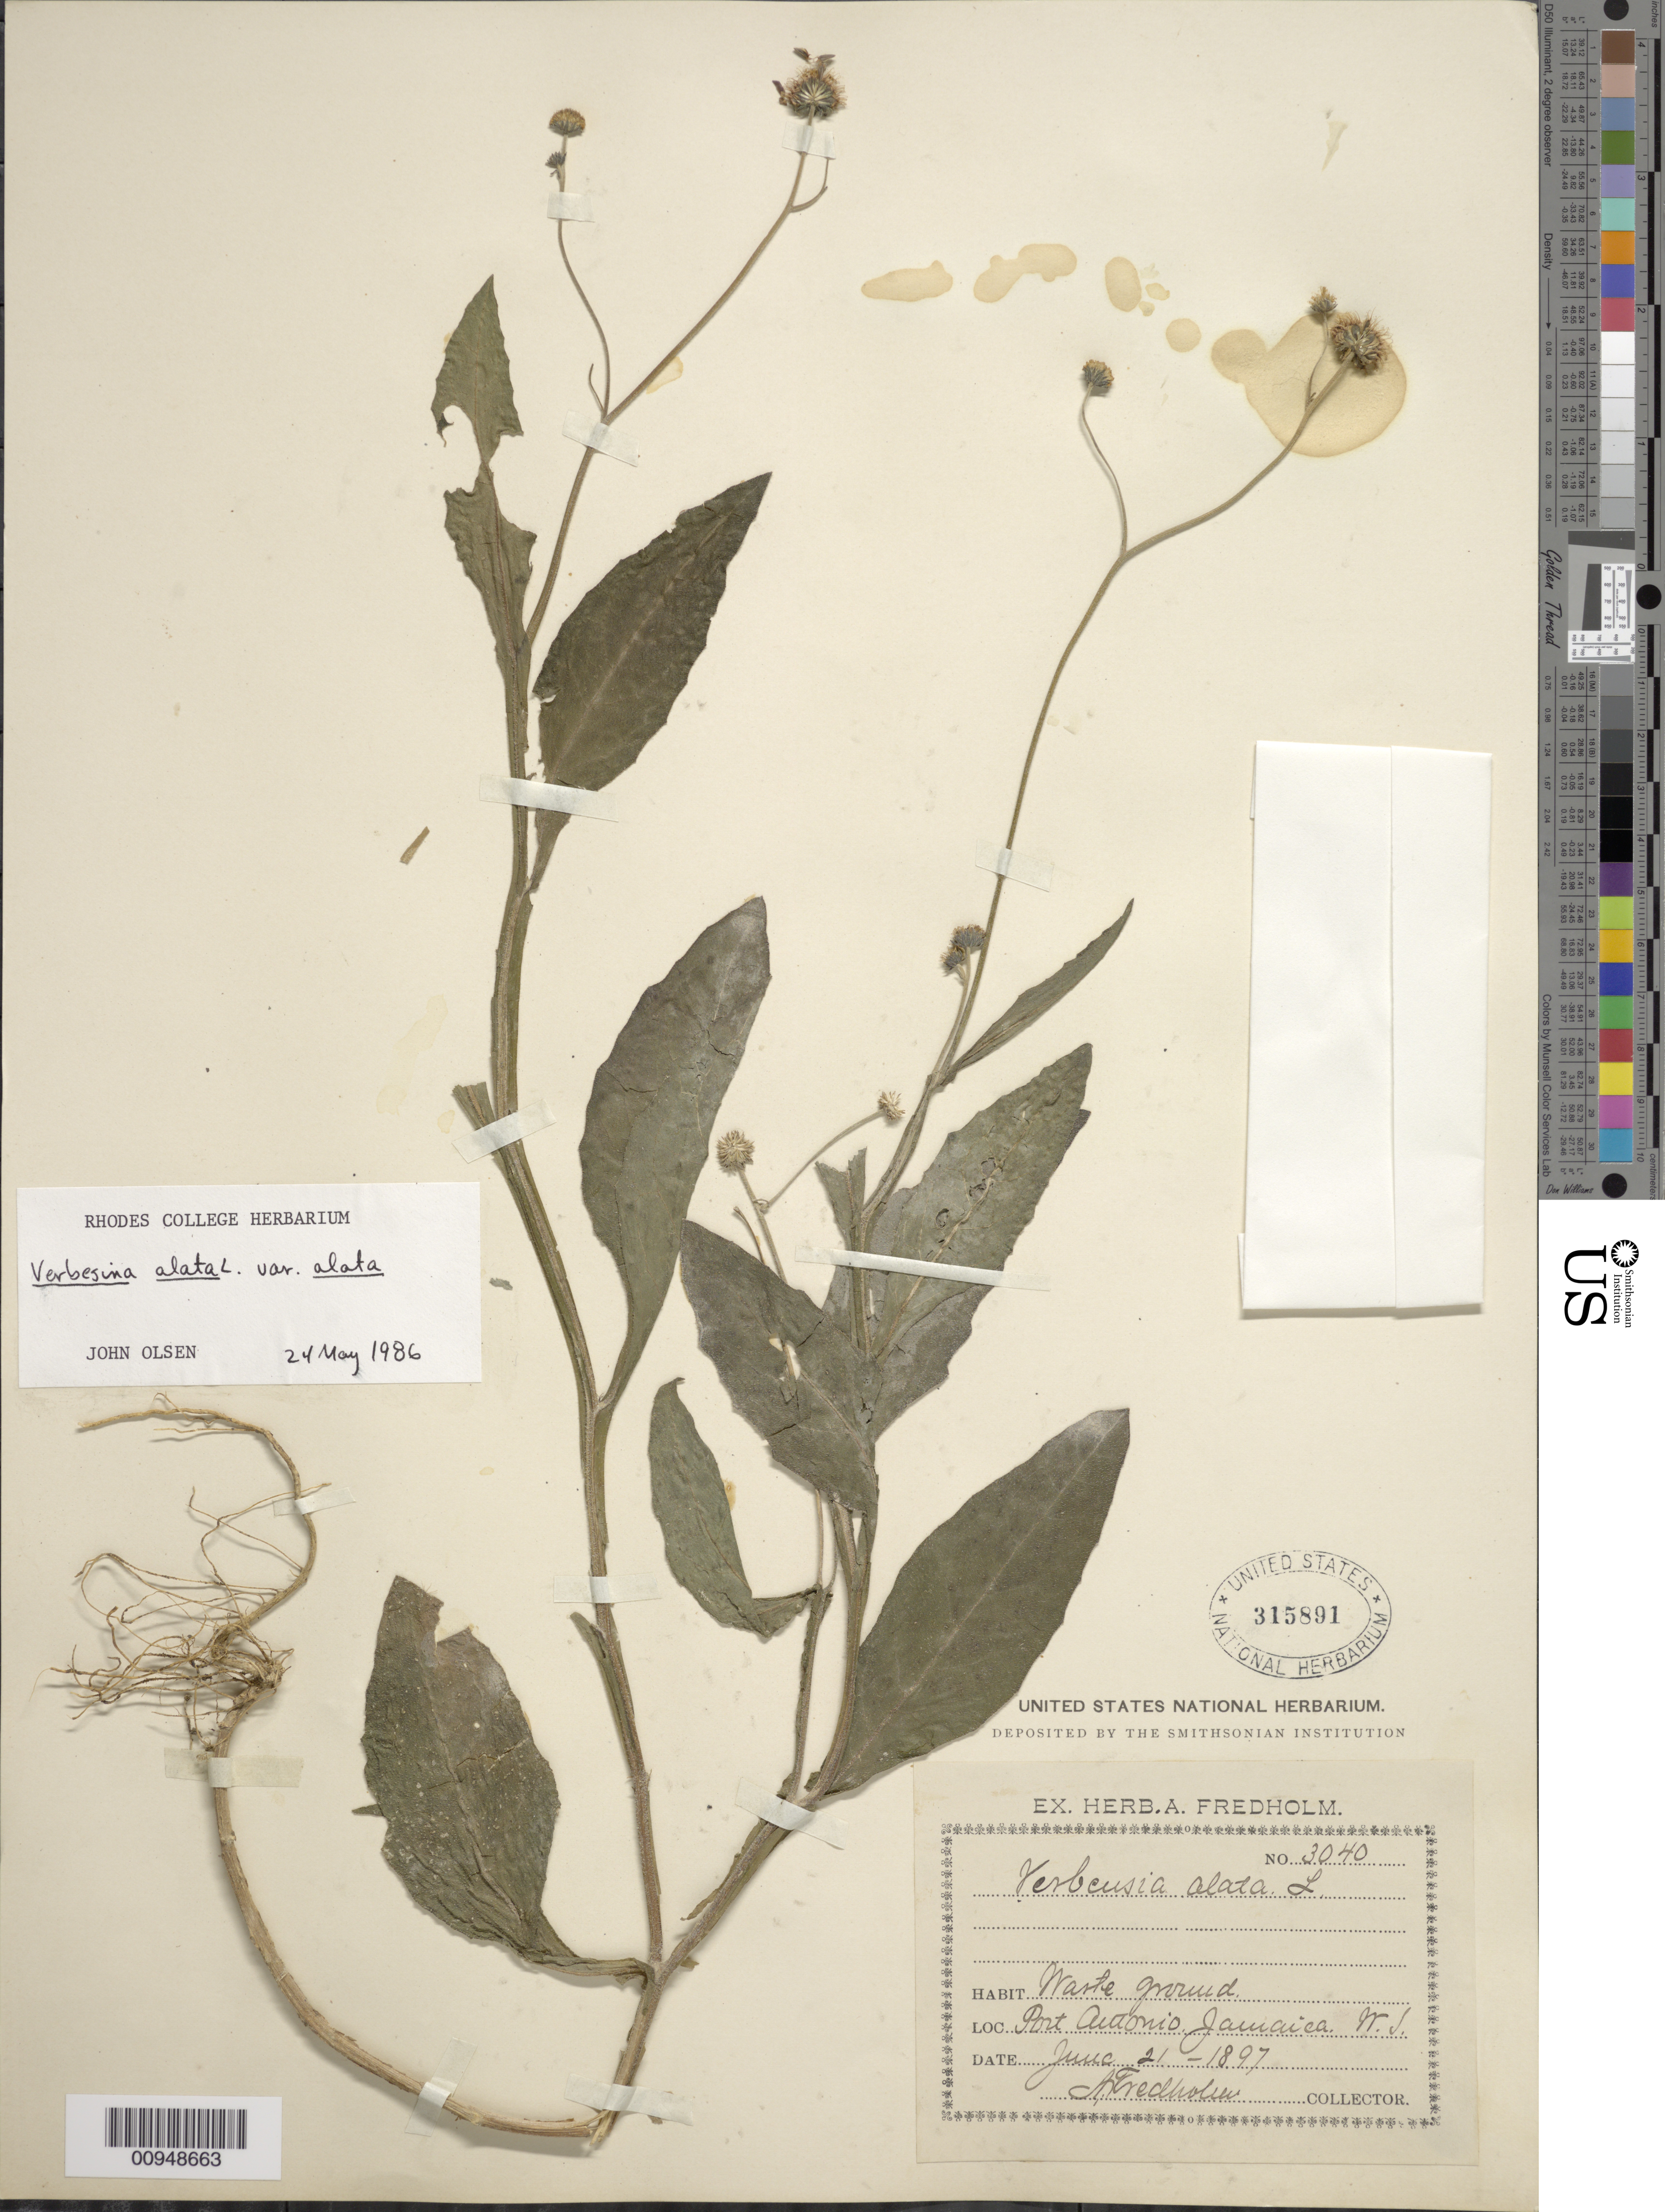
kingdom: Plantae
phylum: Tracheophyta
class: Magnoliopsida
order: Asterales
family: Asteraceae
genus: Verbesina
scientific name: Verbesina alata var. alata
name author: L.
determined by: Olsen, J.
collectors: A. Fredholm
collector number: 3040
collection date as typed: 21 Jun 1897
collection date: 1897-06-21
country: Jamaica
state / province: Portland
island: Jamaica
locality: Port Antonio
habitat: Waste ground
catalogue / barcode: US 315891